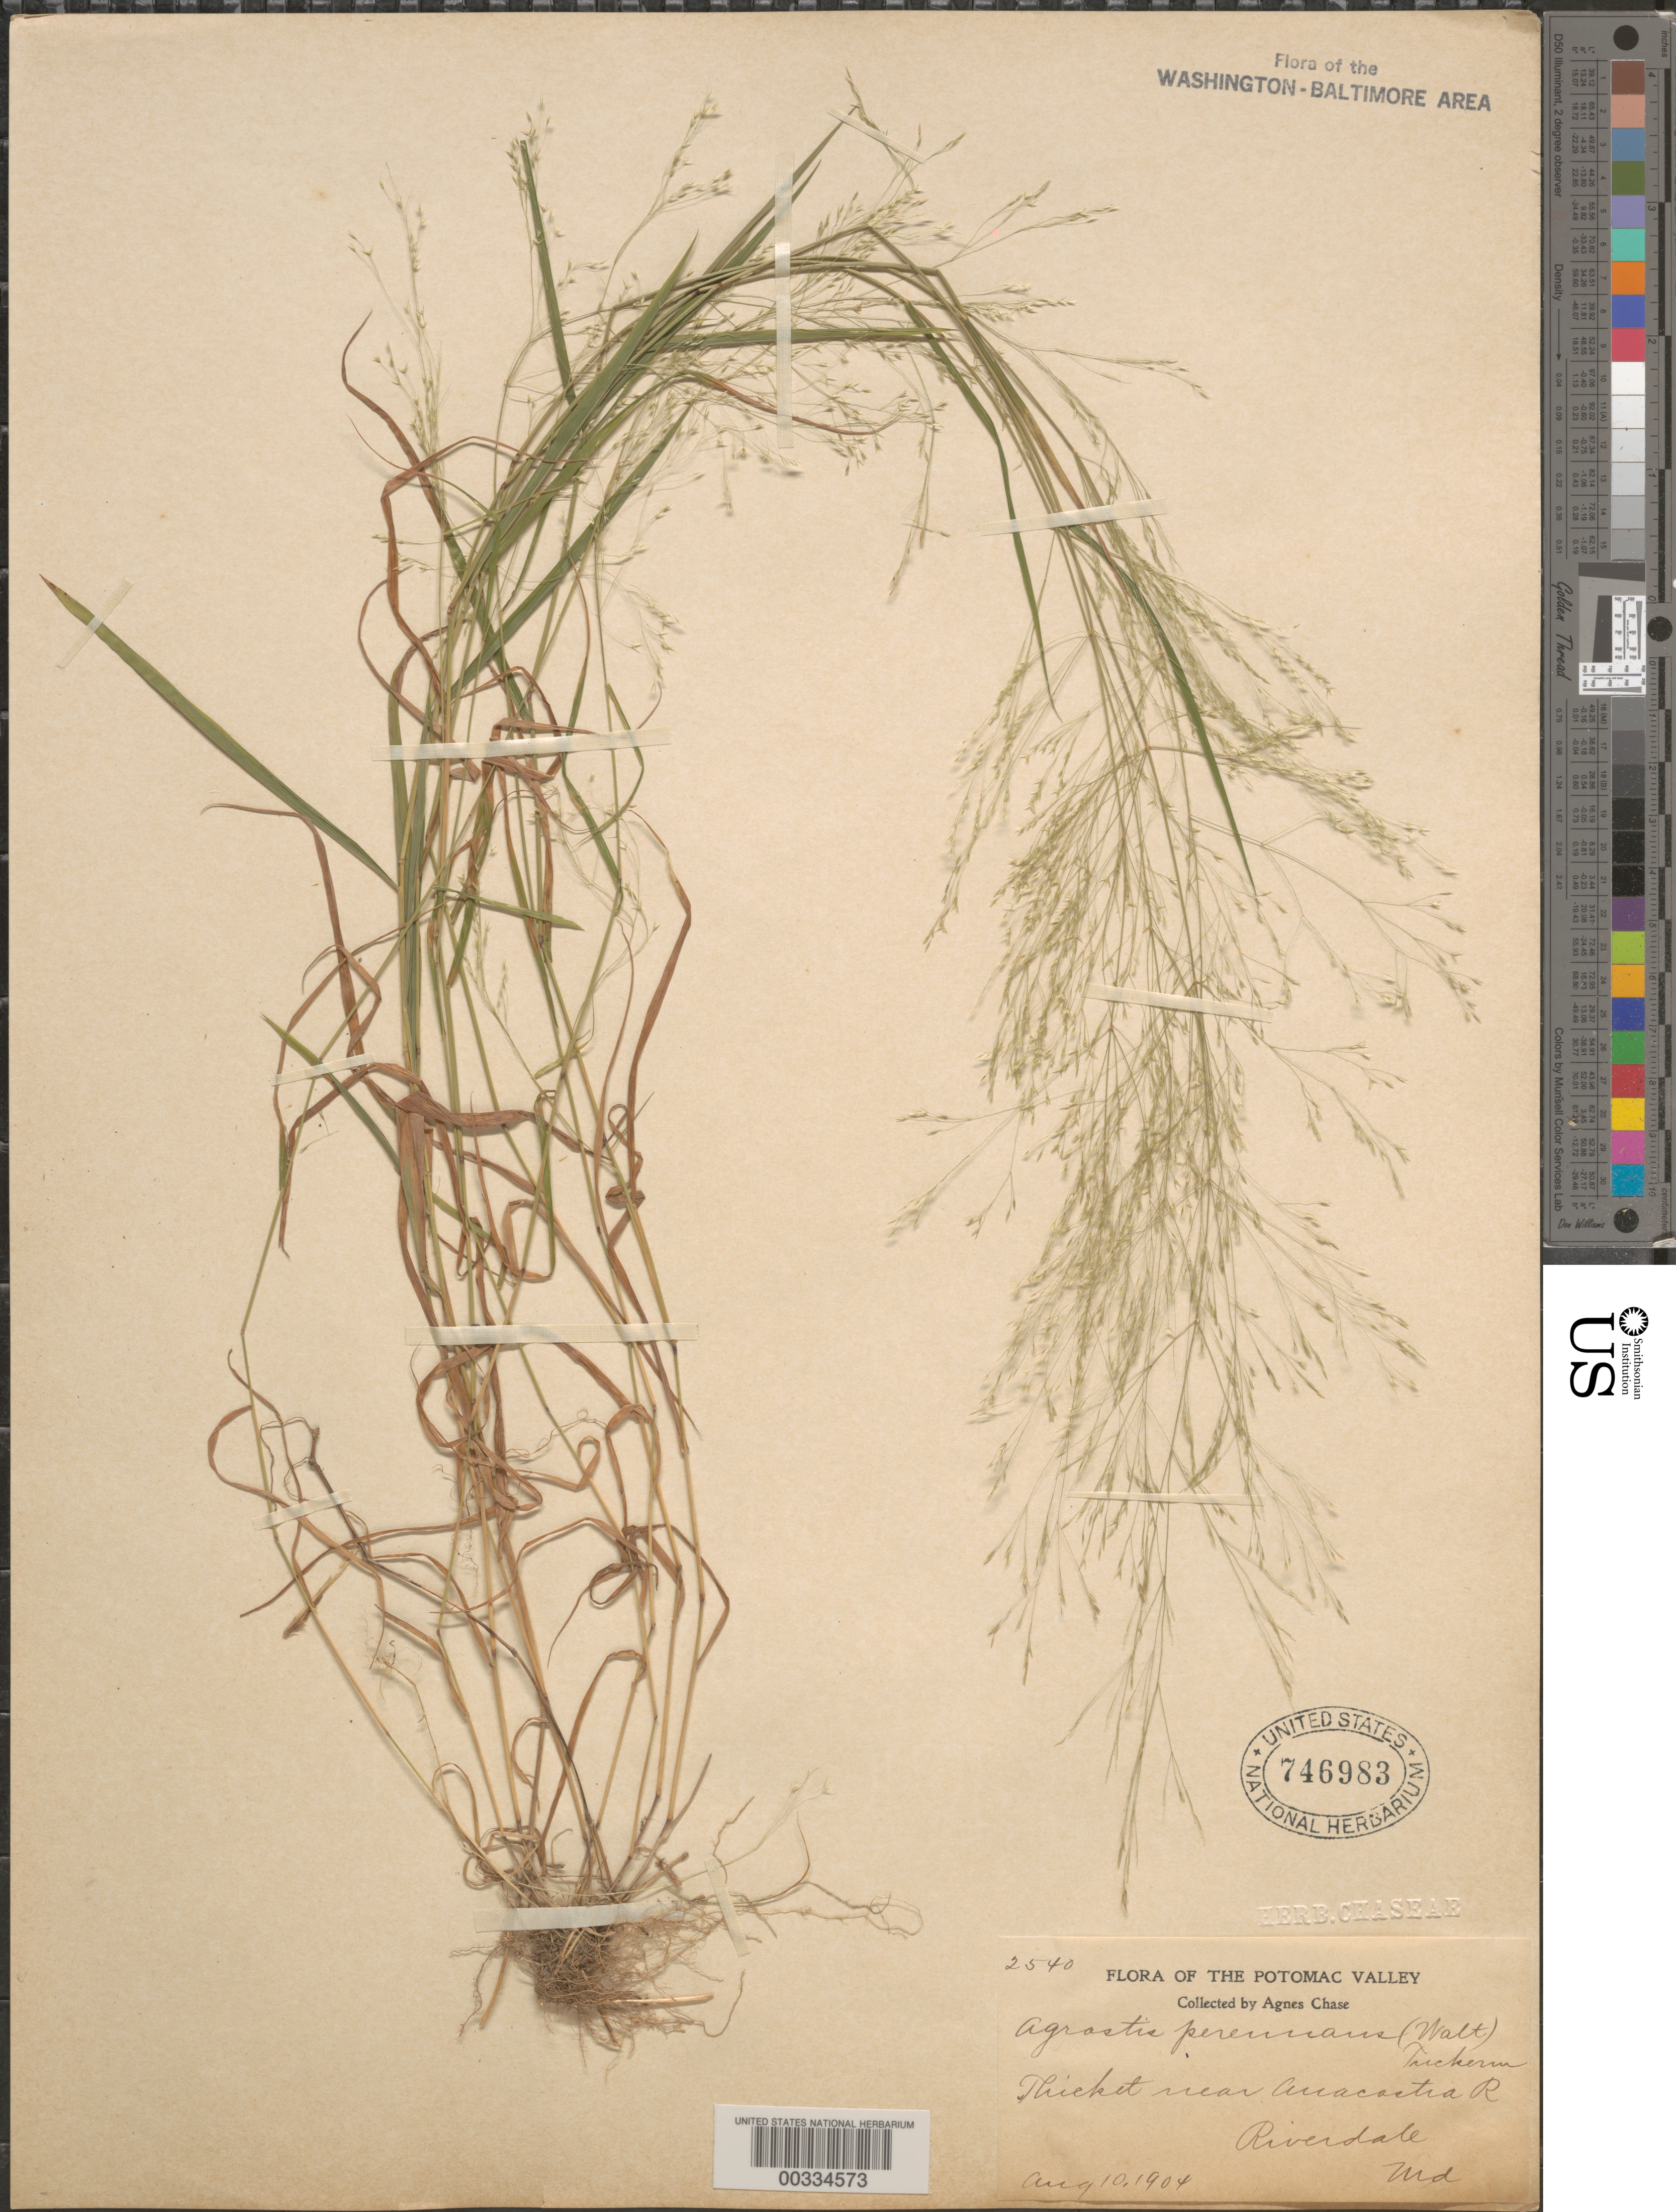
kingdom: Plantae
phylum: Tracheophyta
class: Liliopsida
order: Poales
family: Poaceae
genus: Agrostis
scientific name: Agrostis perennans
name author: (Walter) Tuck.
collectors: A. Chase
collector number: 2540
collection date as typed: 10 Aug 1904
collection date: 1904-08-10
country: United States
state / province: Maryland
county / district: Prince George's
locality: Riverdale, near Anacostia River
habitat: Thicket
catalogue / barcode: US 746983